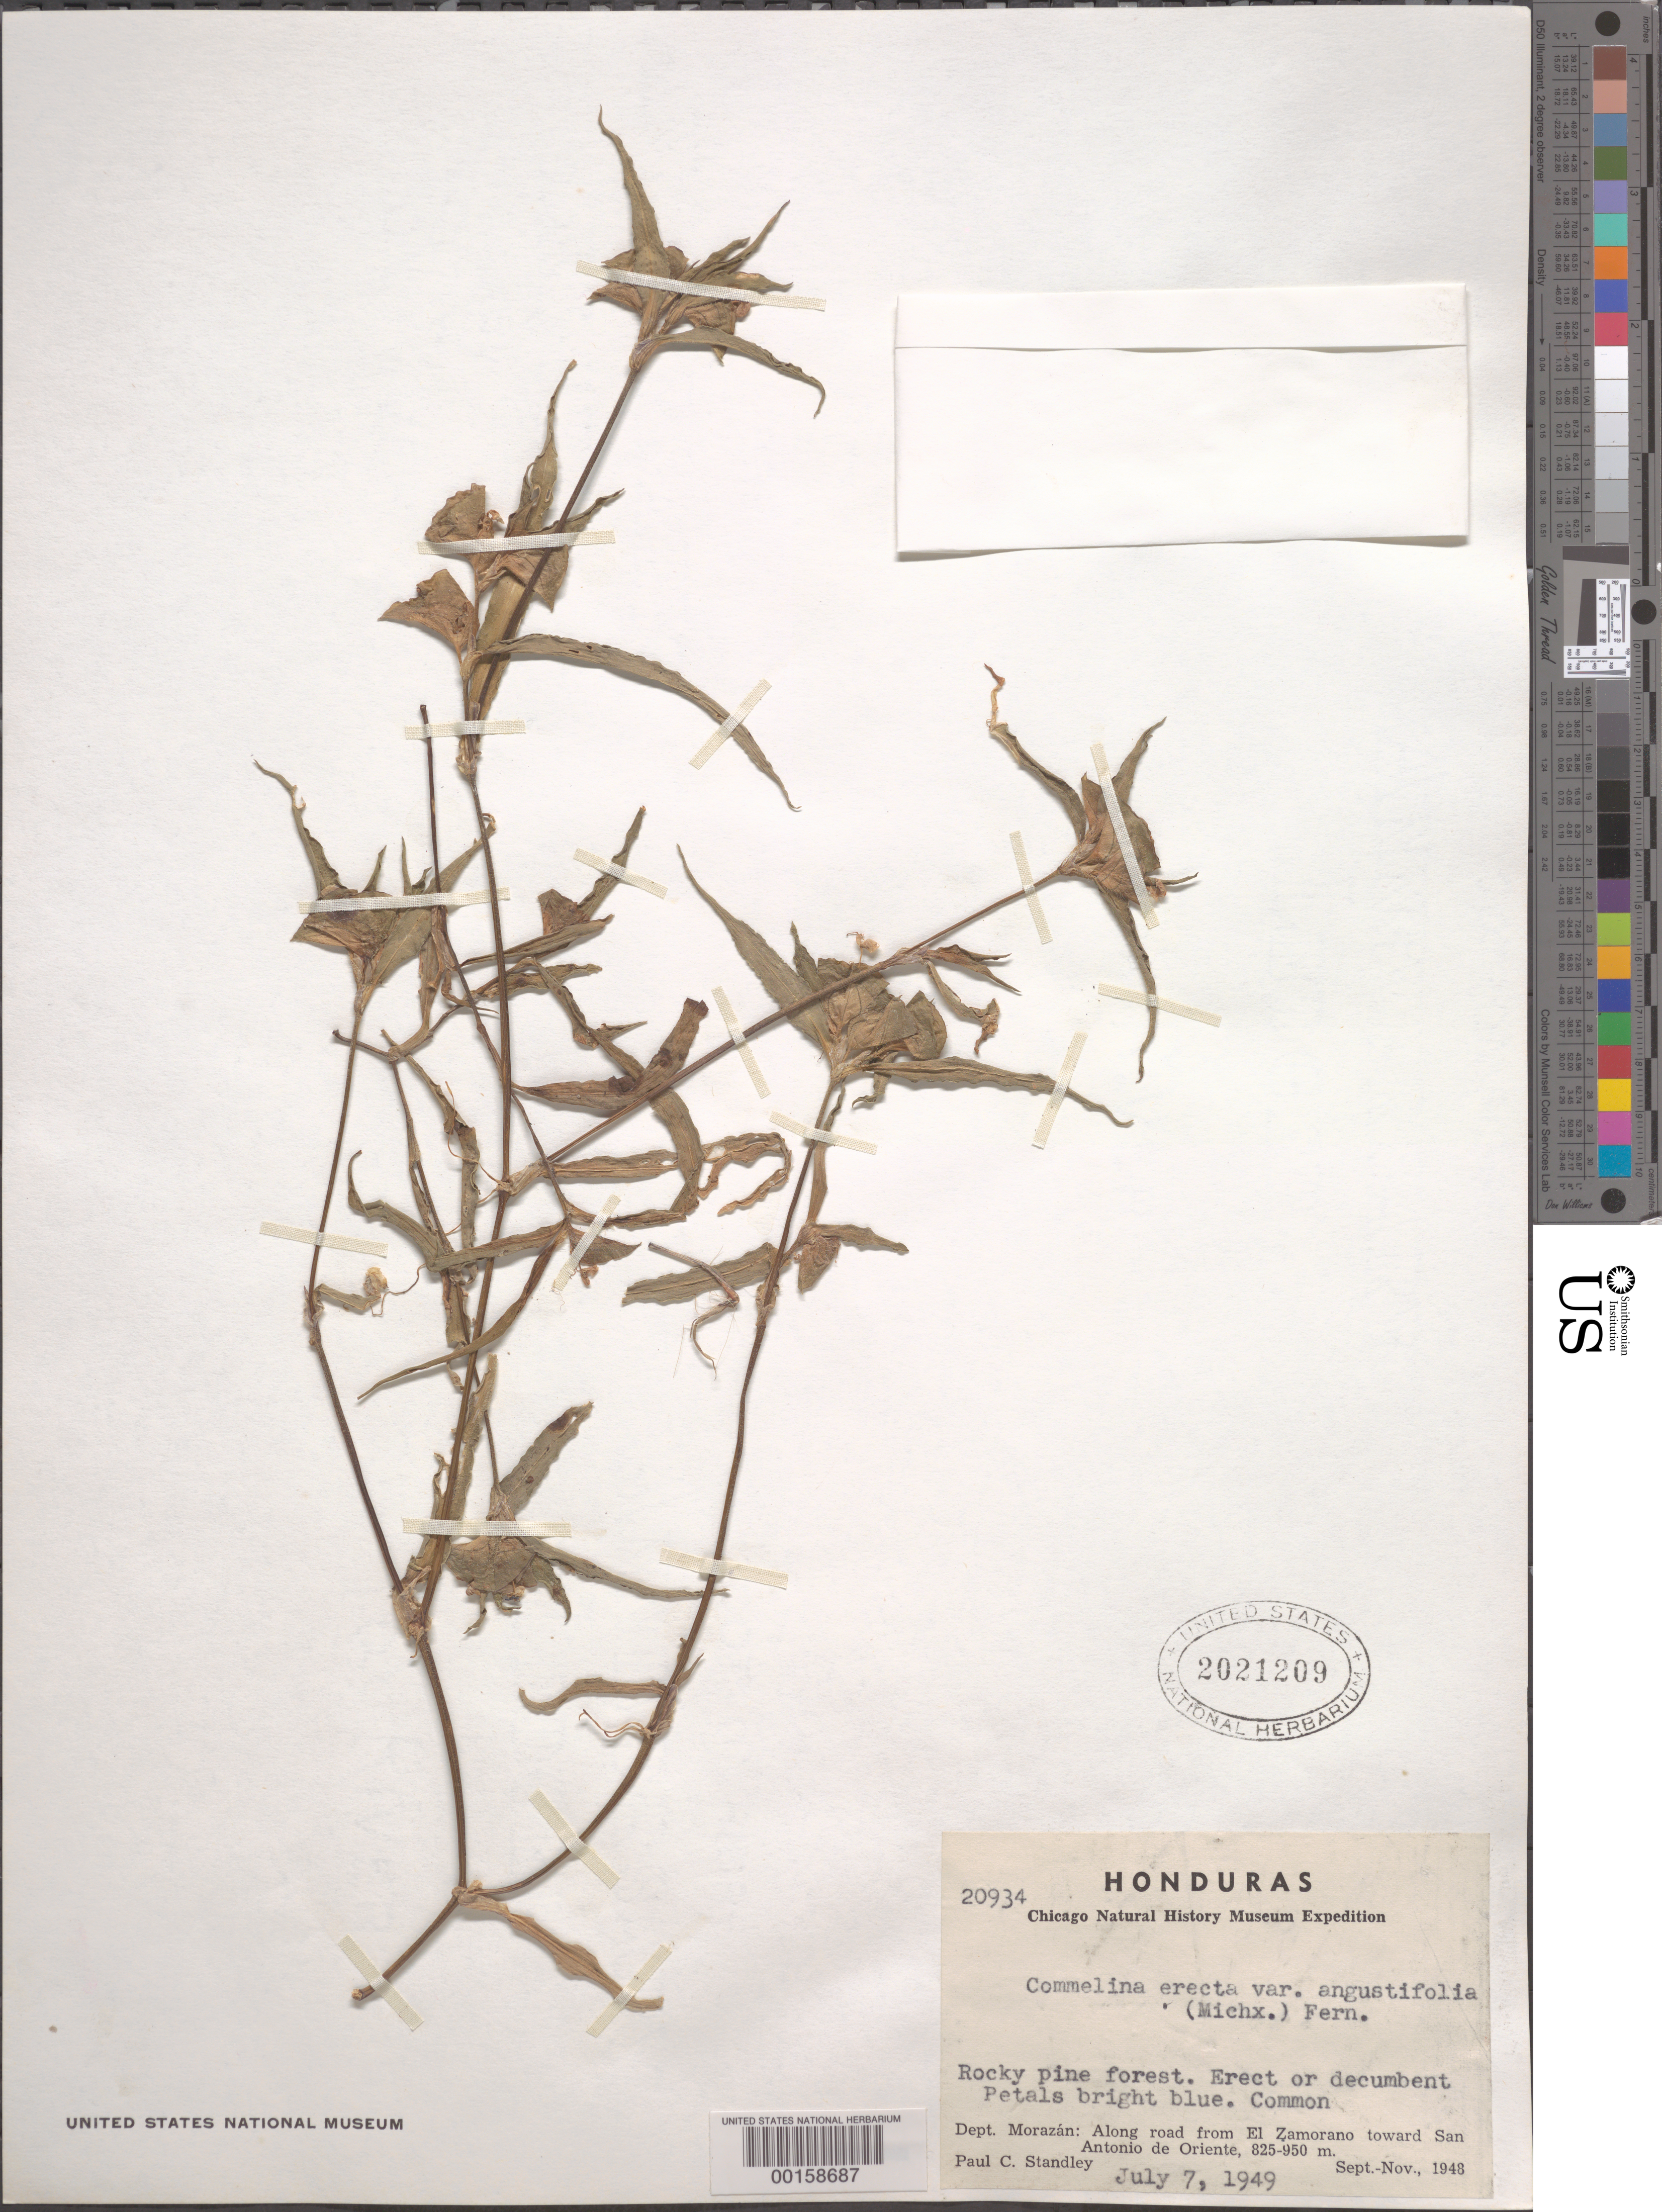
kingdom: Plantae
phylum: Tracheophyta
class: Liliopsida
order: Commelinales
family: Commelinaceae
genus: Commelina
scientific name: Commelina erecta var. angustifolia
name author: (Michx.) Fernald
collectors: P. C. Standley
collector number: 20934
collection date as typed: Sep 1948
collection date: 1948-09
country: Honduras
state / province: Fco. Morazán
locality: San Antonio de Oriente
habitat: Rocky pine forest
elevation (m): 825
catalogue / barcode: US 2021209